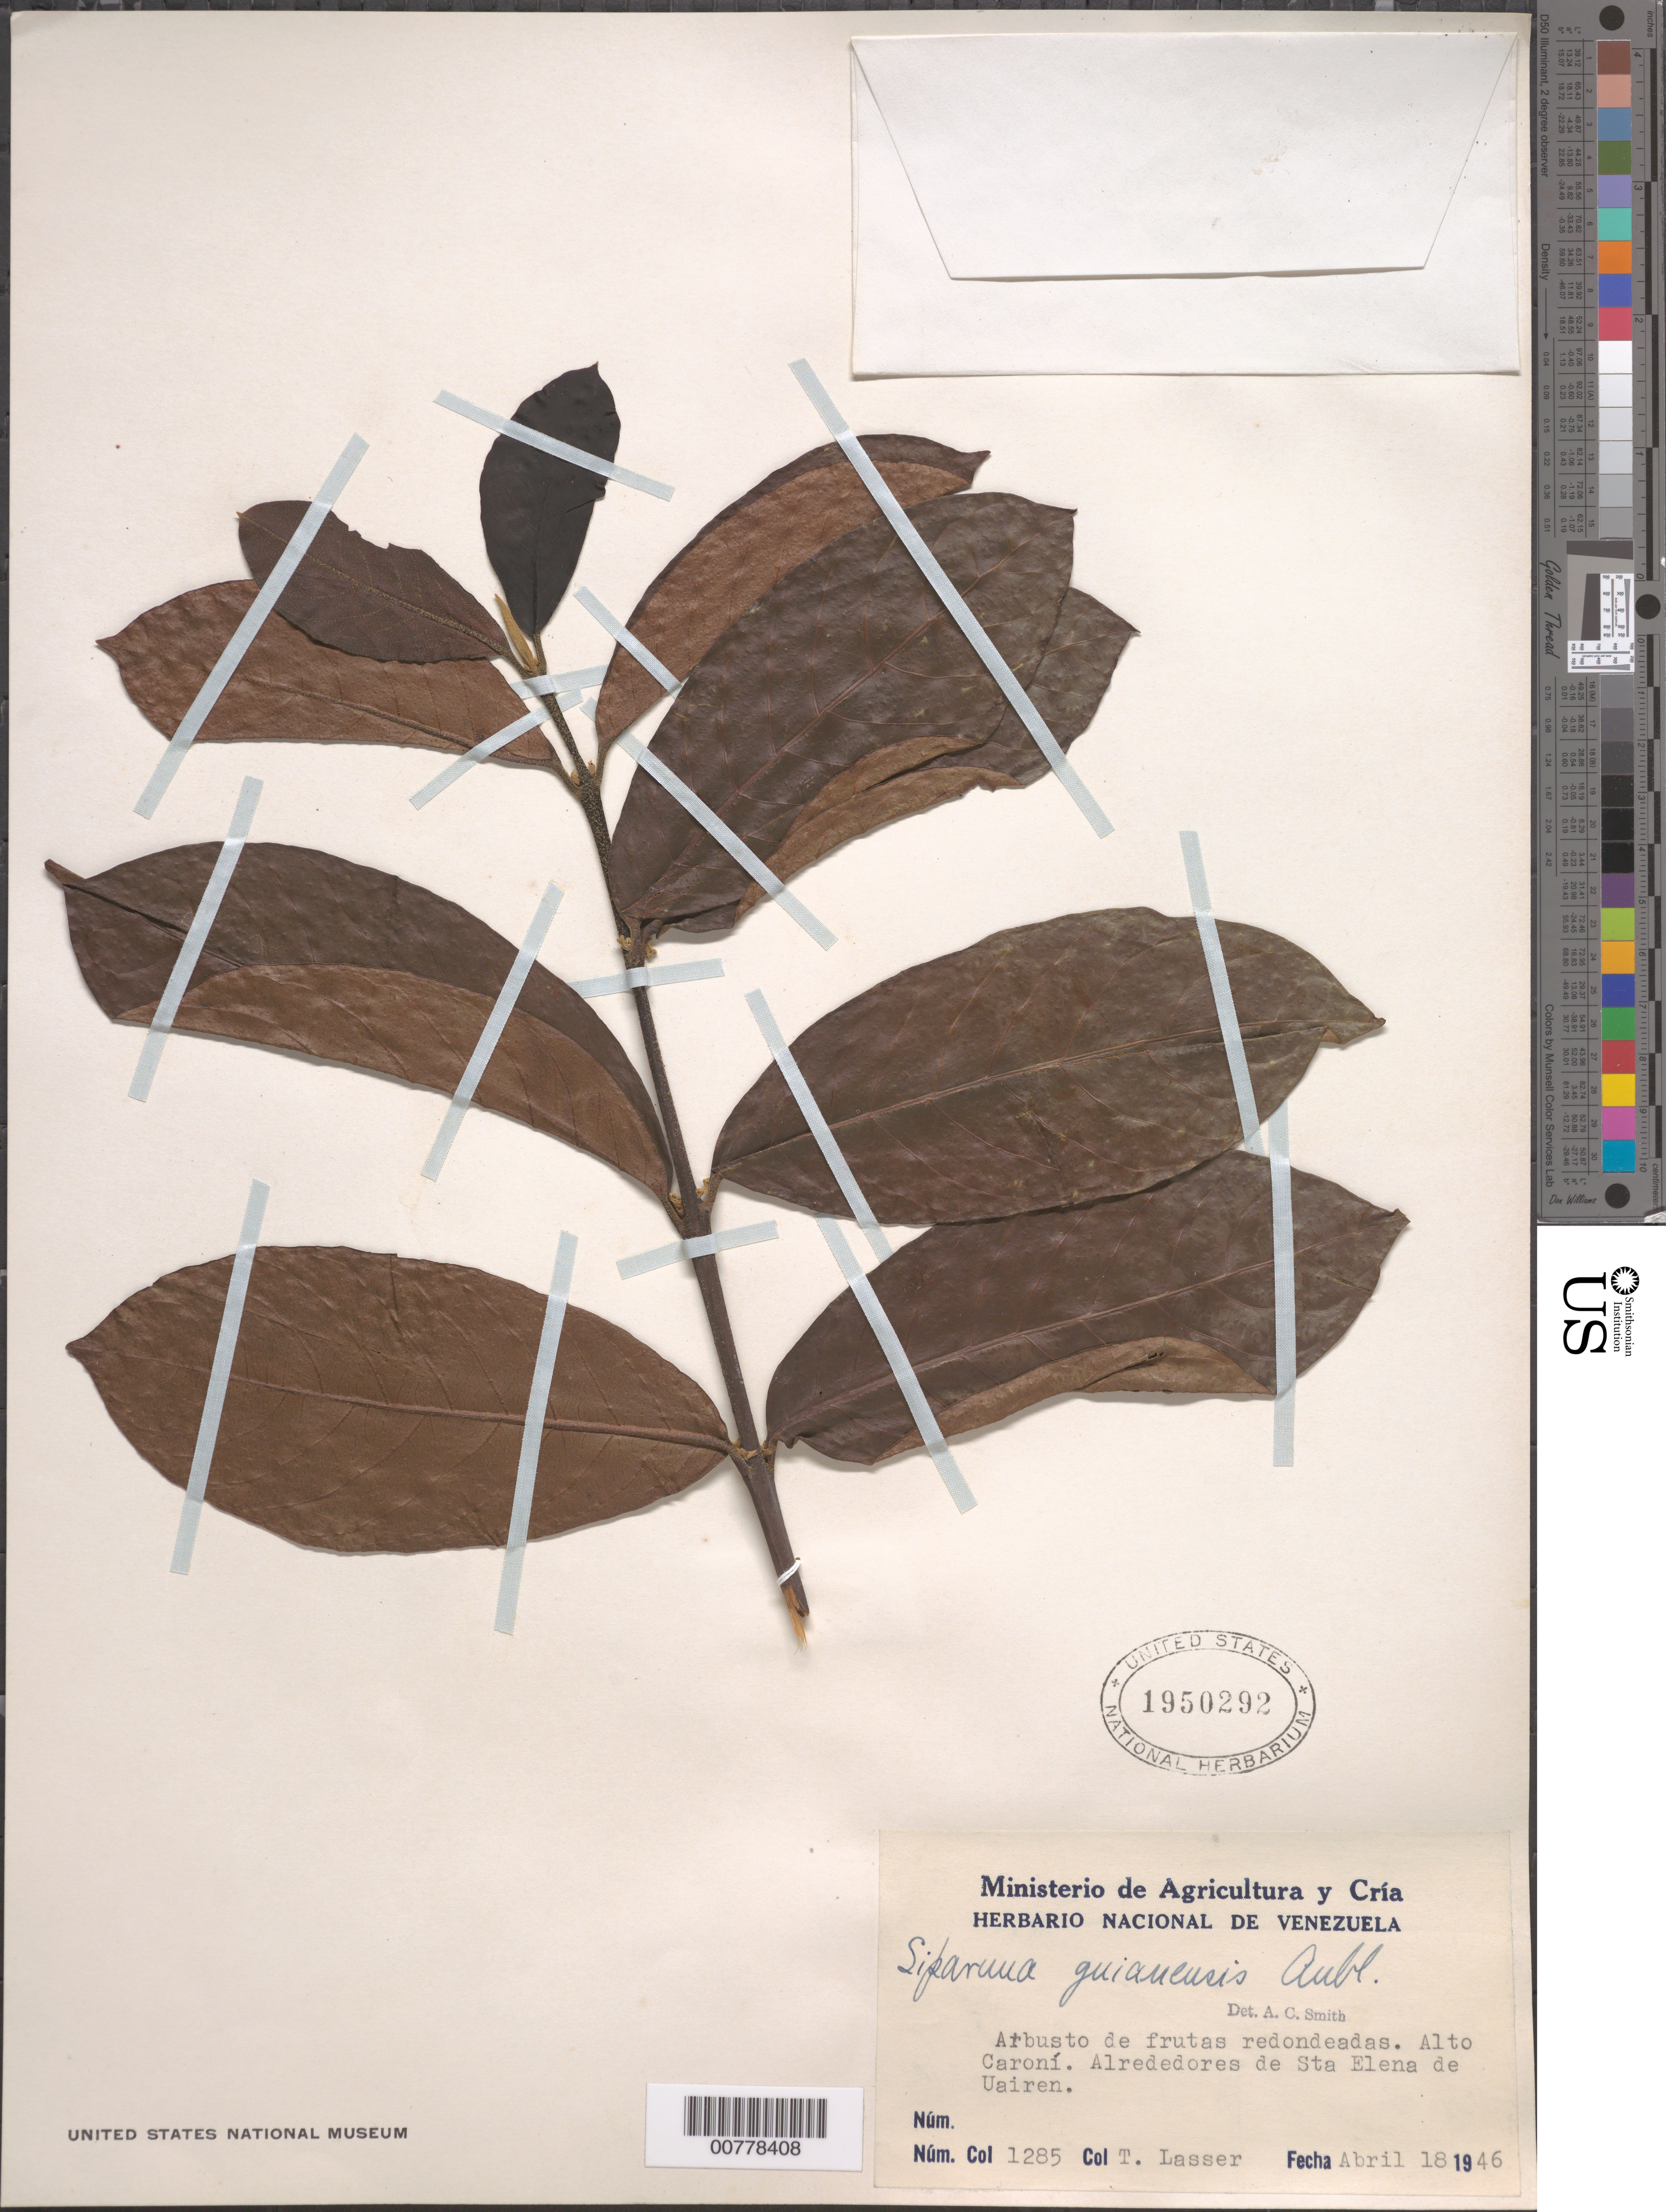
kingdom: Plantae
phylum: Tracheophyta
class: Magnoliopsida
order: Laurales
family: Siparunaceae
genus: Siparuna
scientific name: Siparuna guianensis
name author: Aubl.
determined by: Smith, A. C.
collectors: T. Lasser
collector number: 1285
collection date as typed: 18-Apr-46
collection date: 1946-04-18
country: Venezuela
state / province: Bolívar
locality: Sta. Elena de Uairén, Alto Caroní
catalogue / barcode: US 1950292